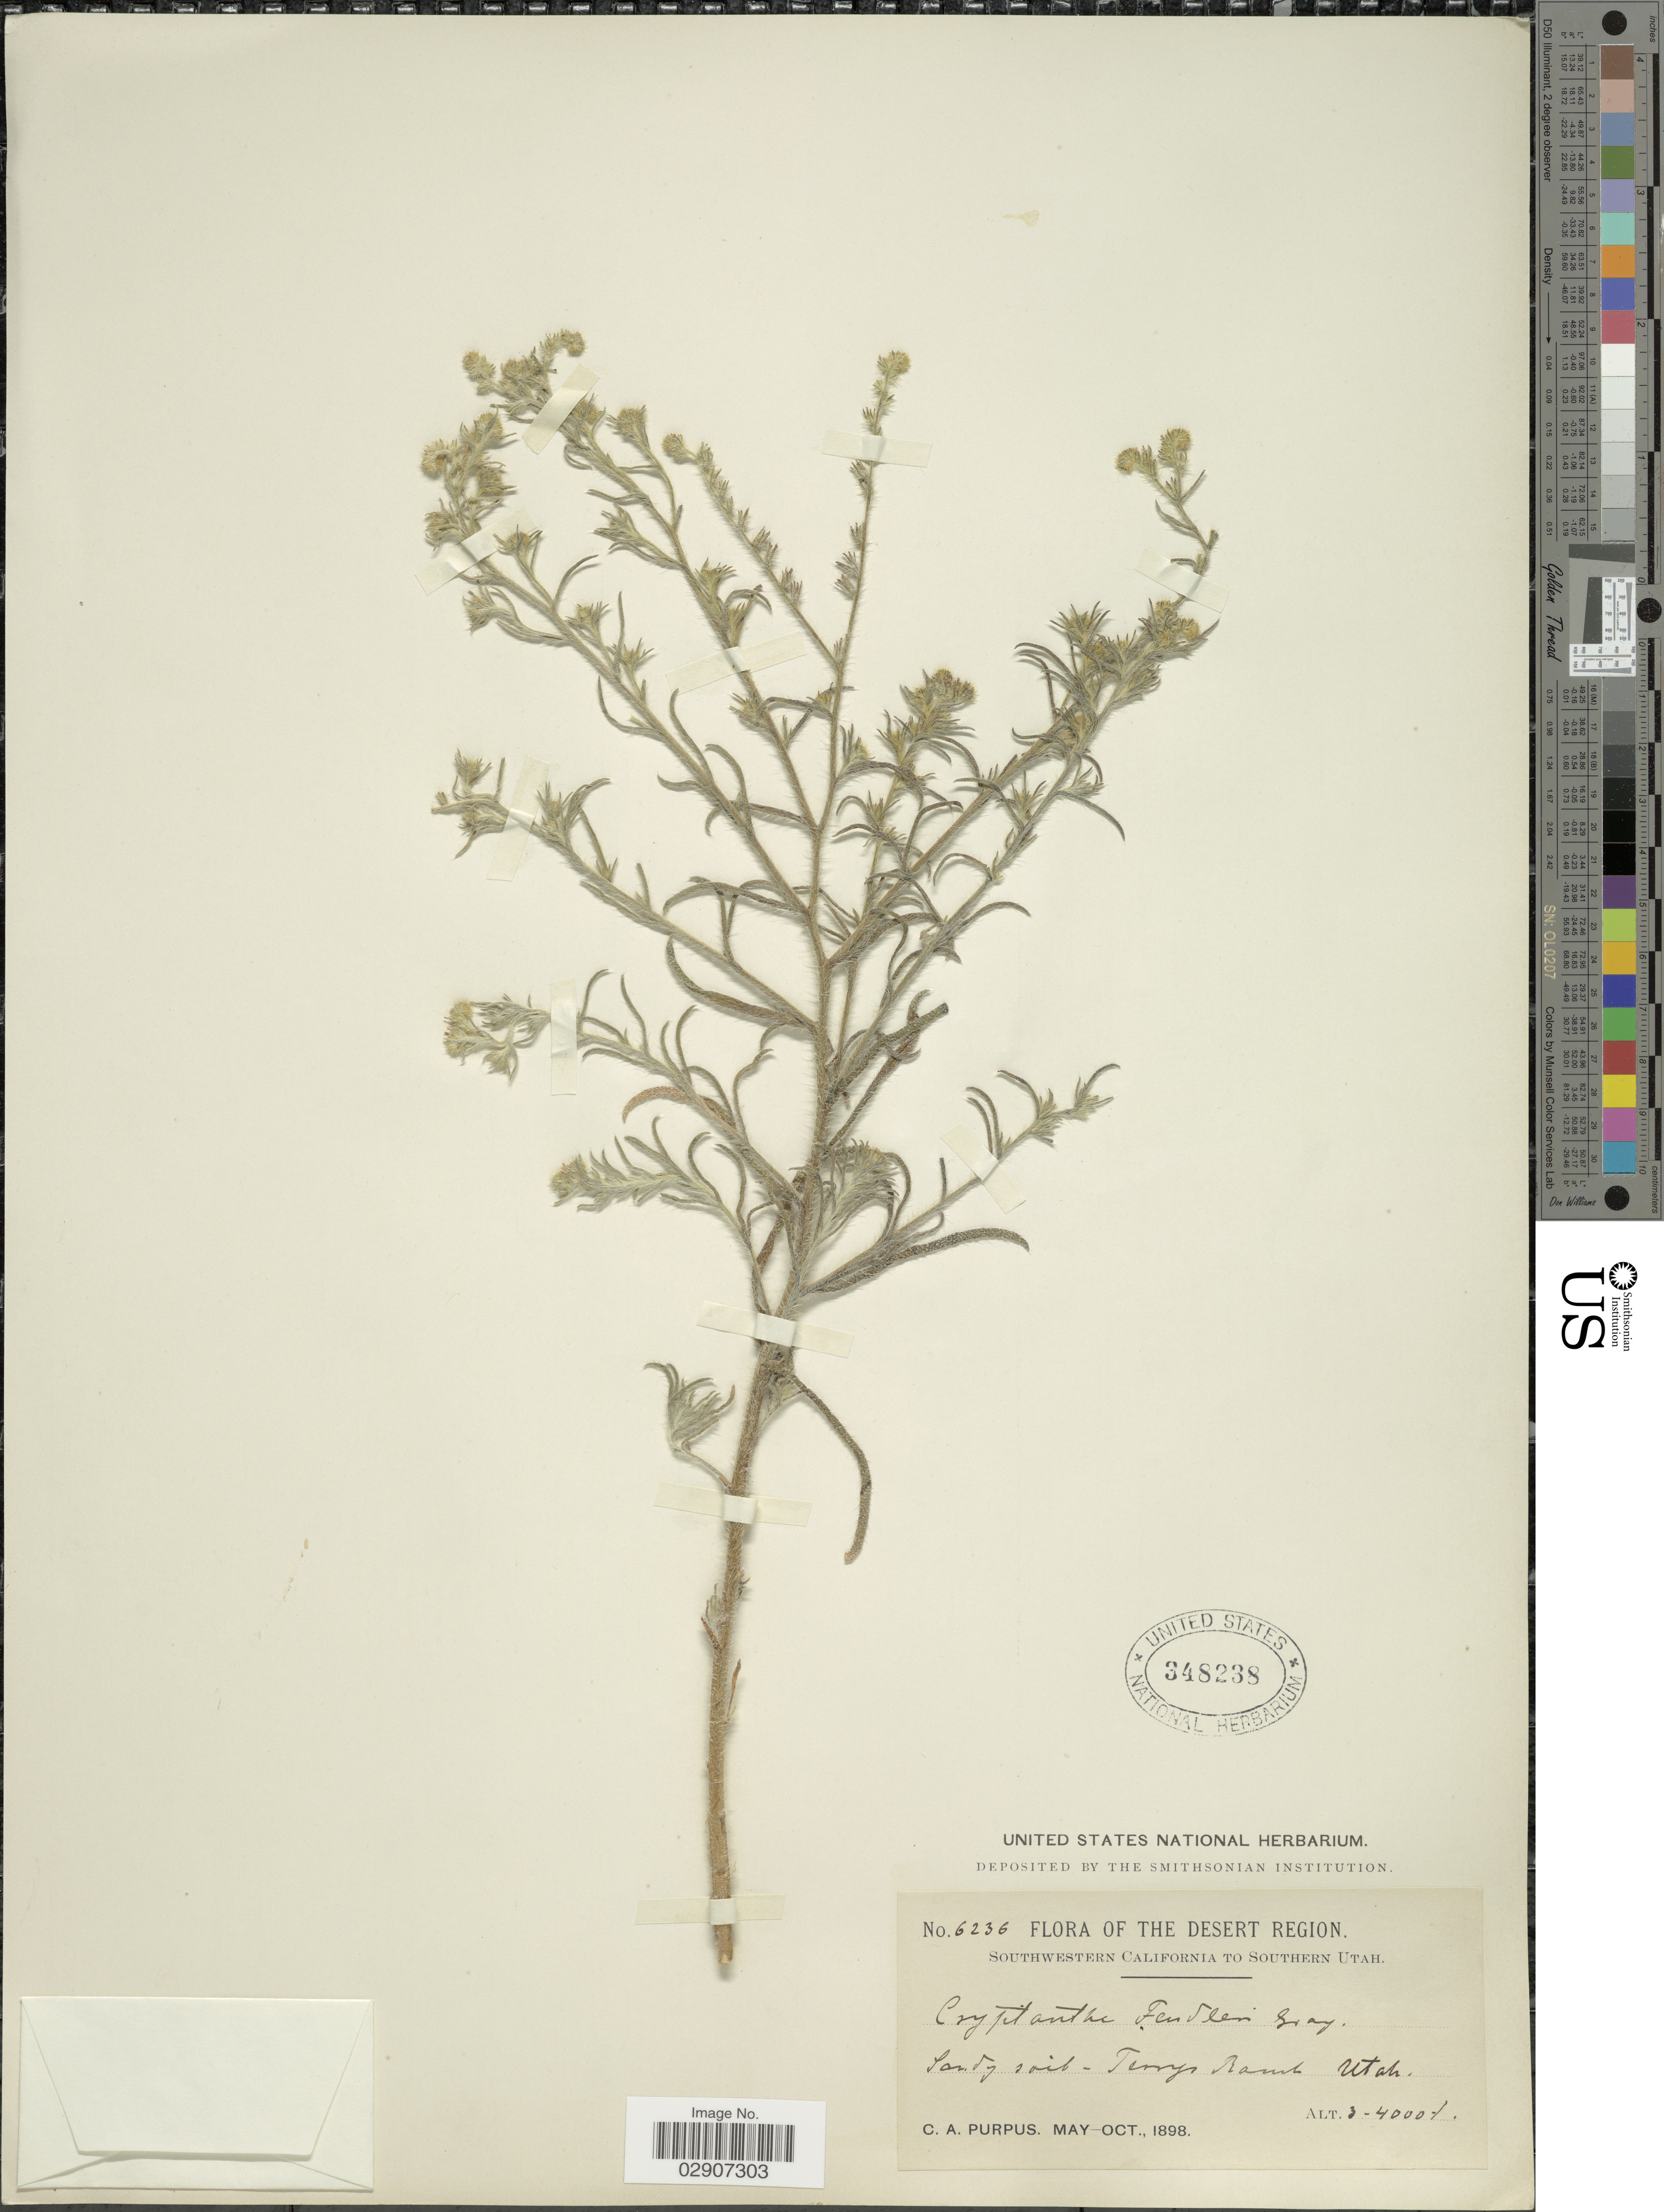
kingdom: Plantae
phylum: Tracheophyta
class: Magnoliopsida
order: Boraginales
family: Boraginaceae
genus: Cryptantha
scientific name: Cryptantha fendleri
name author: (A. Gray) Greene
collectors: C. A. Purpus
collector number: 6236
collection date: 1898-05/1898-10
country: United States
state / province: Utah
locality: The Desert Region, Southern Utah, Terrys Ranch.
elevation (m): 914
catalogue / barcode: US 348238